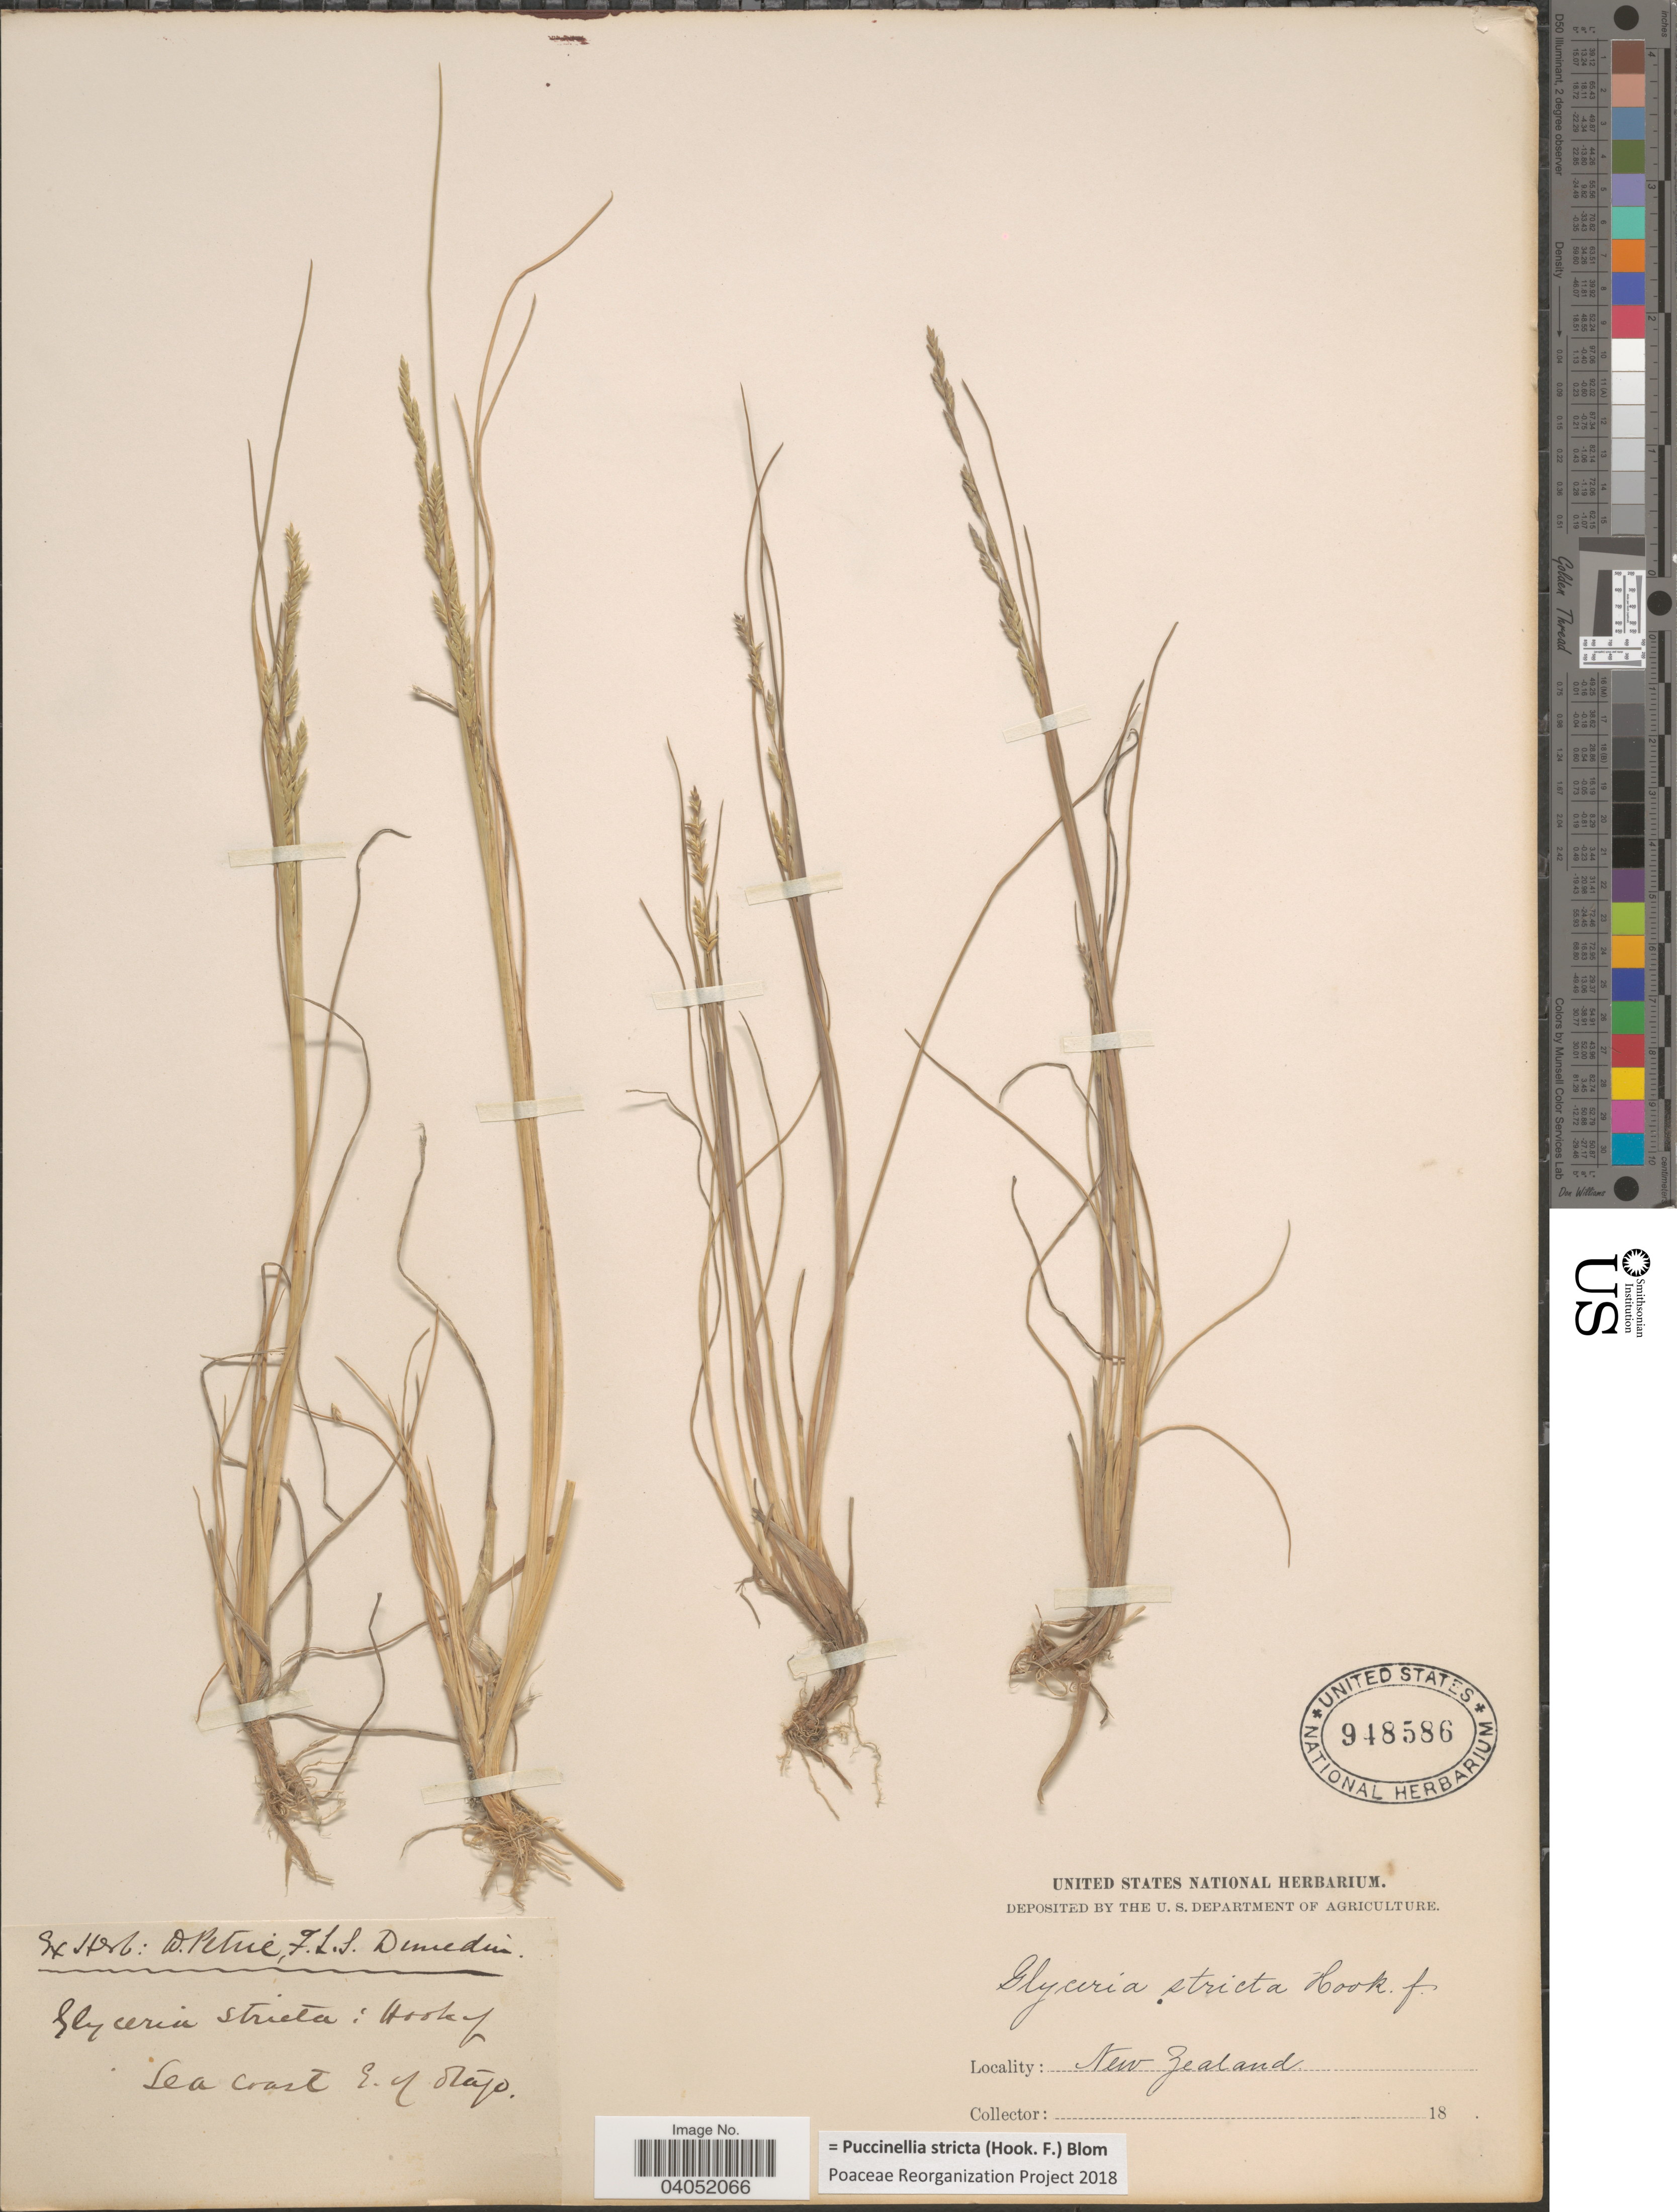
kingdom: Plantae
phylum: Tracheophyta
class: Liliopsida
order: Poales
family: Poaceae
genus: Puccinellia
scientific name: Puccinellia stricta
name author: Keng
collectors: Ex Herb. D. Petrie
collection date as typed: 18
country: New Zealand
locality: Sea coast E. of Otago.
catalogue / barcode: US 948586